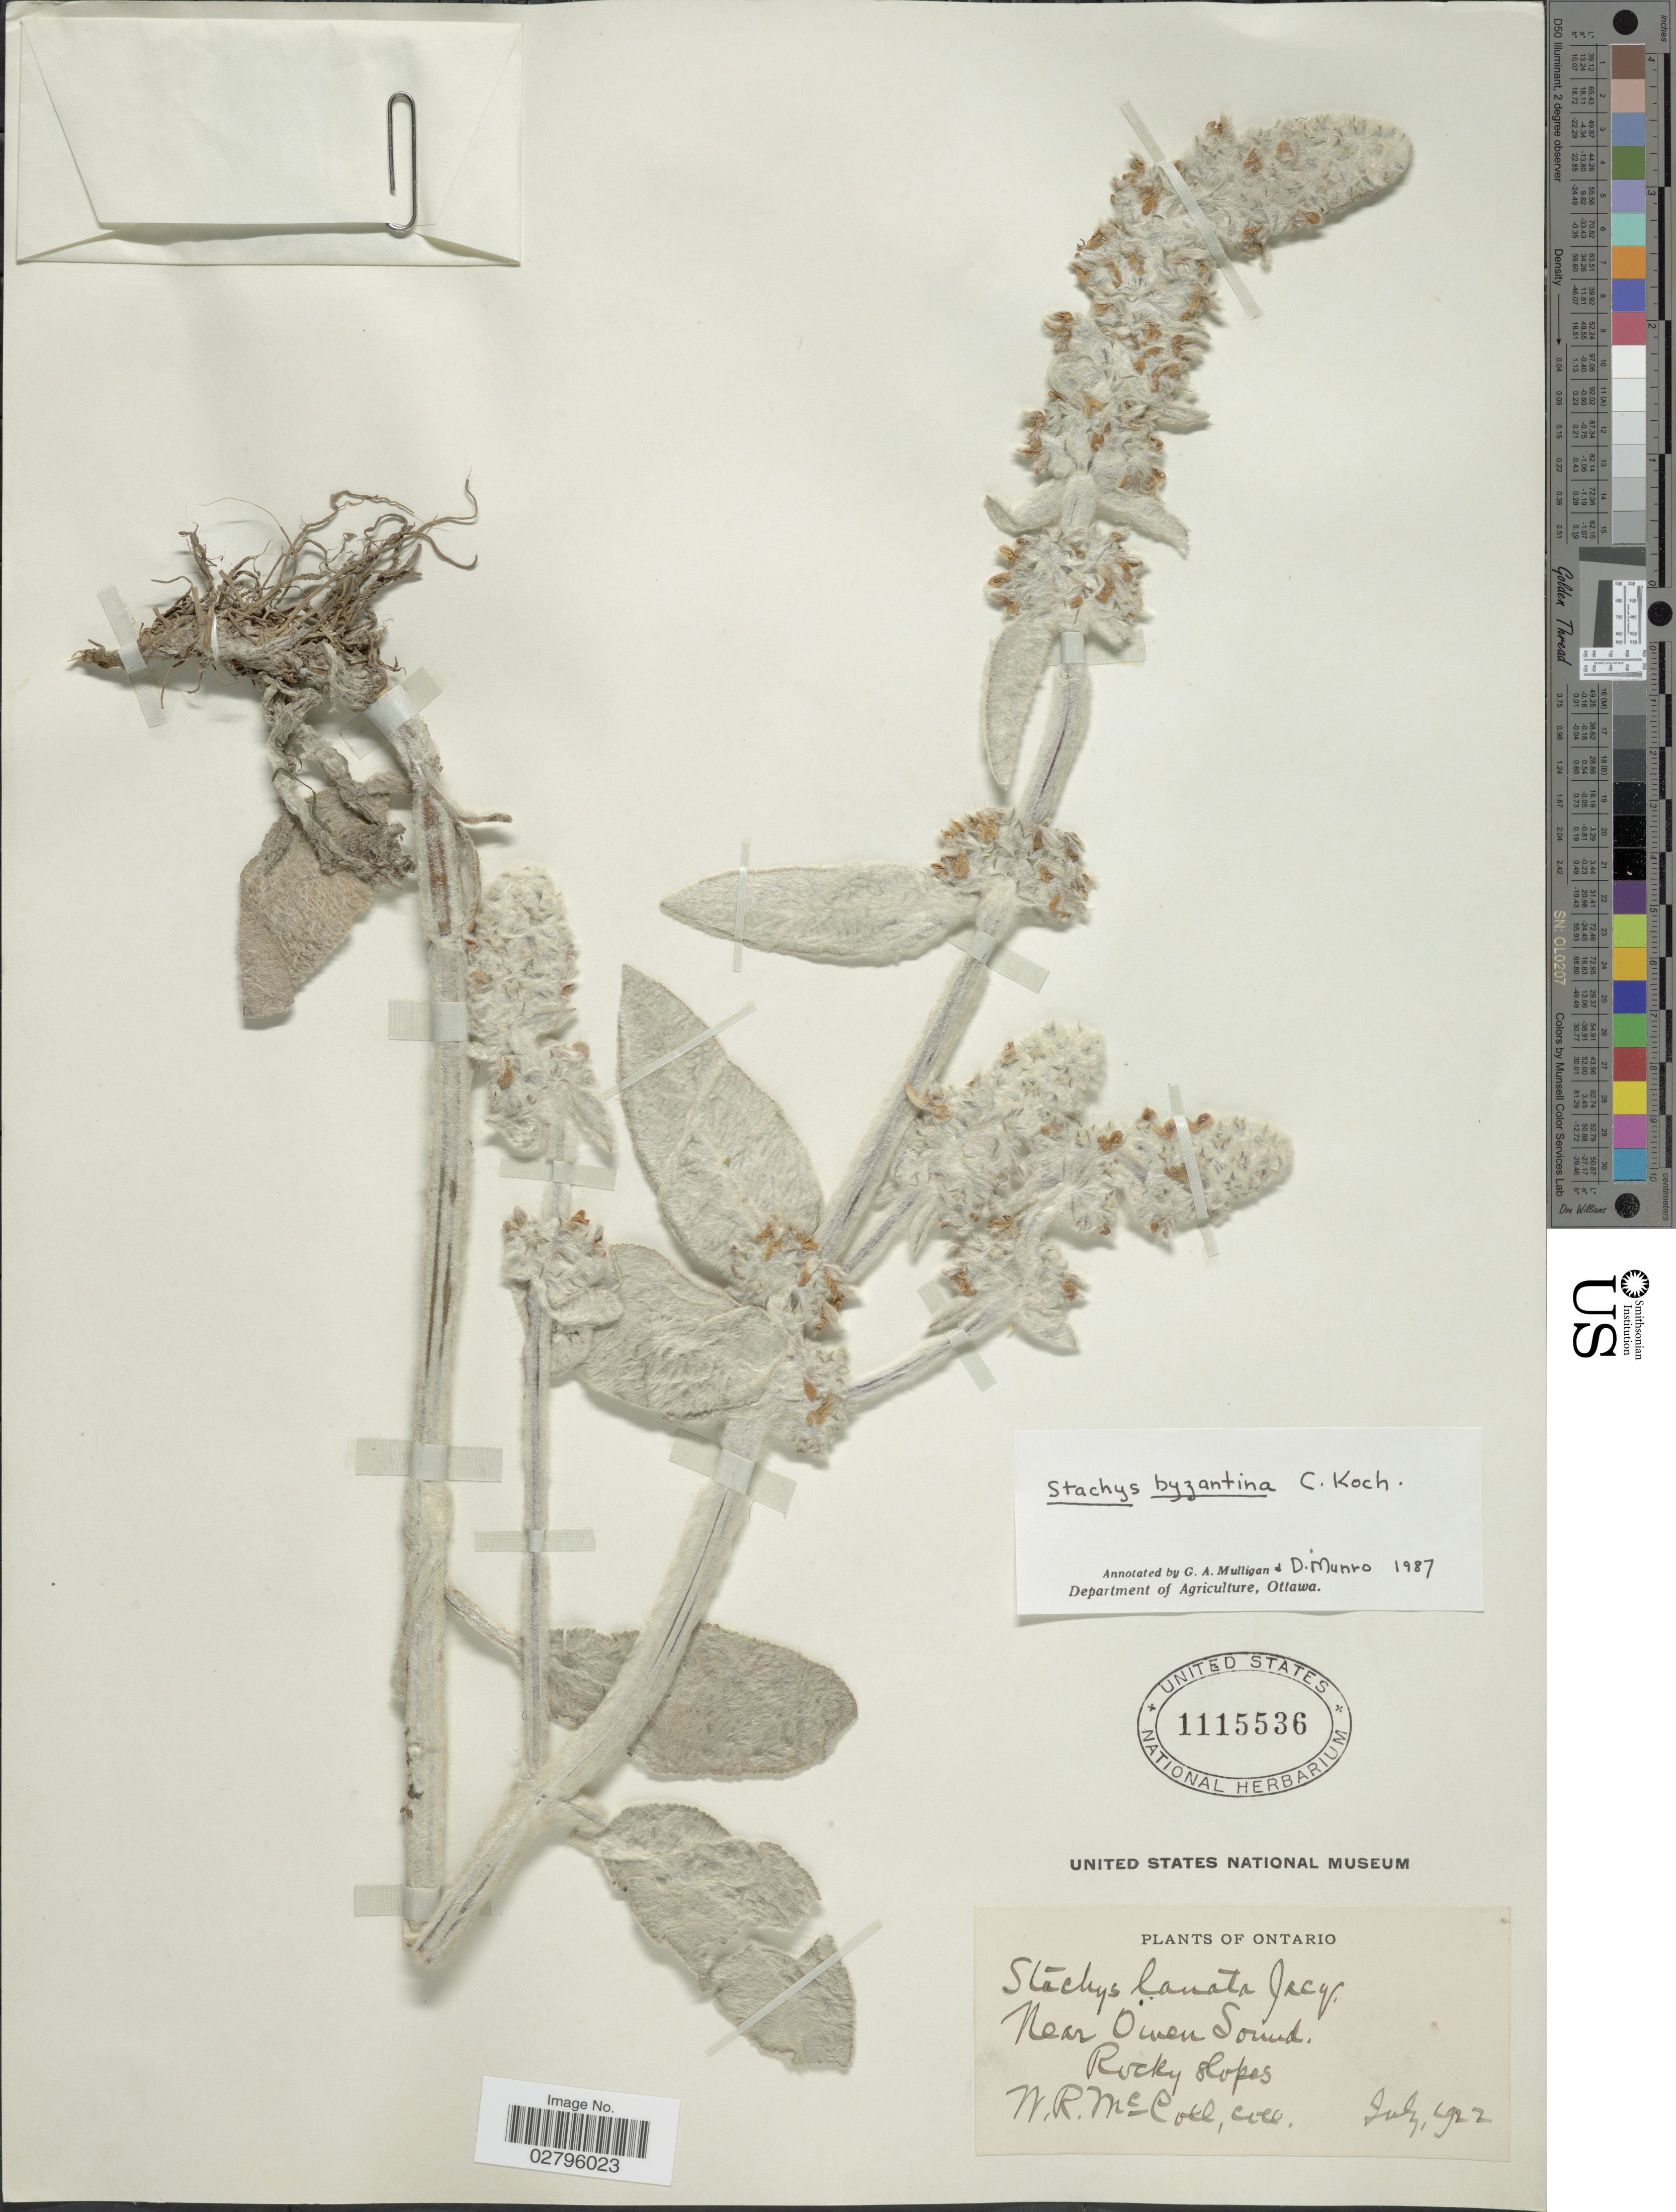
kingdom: Plantae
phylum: Tracheophyta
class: Magnoliopsida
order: Lamiales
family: Lamiaceae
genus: Stachys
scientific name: Stachys byzantina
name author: K. Koch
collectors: W. McColl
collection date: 1922-07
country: Canada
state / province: Ontario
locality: Near Owen Sound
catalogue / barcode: US 1115536